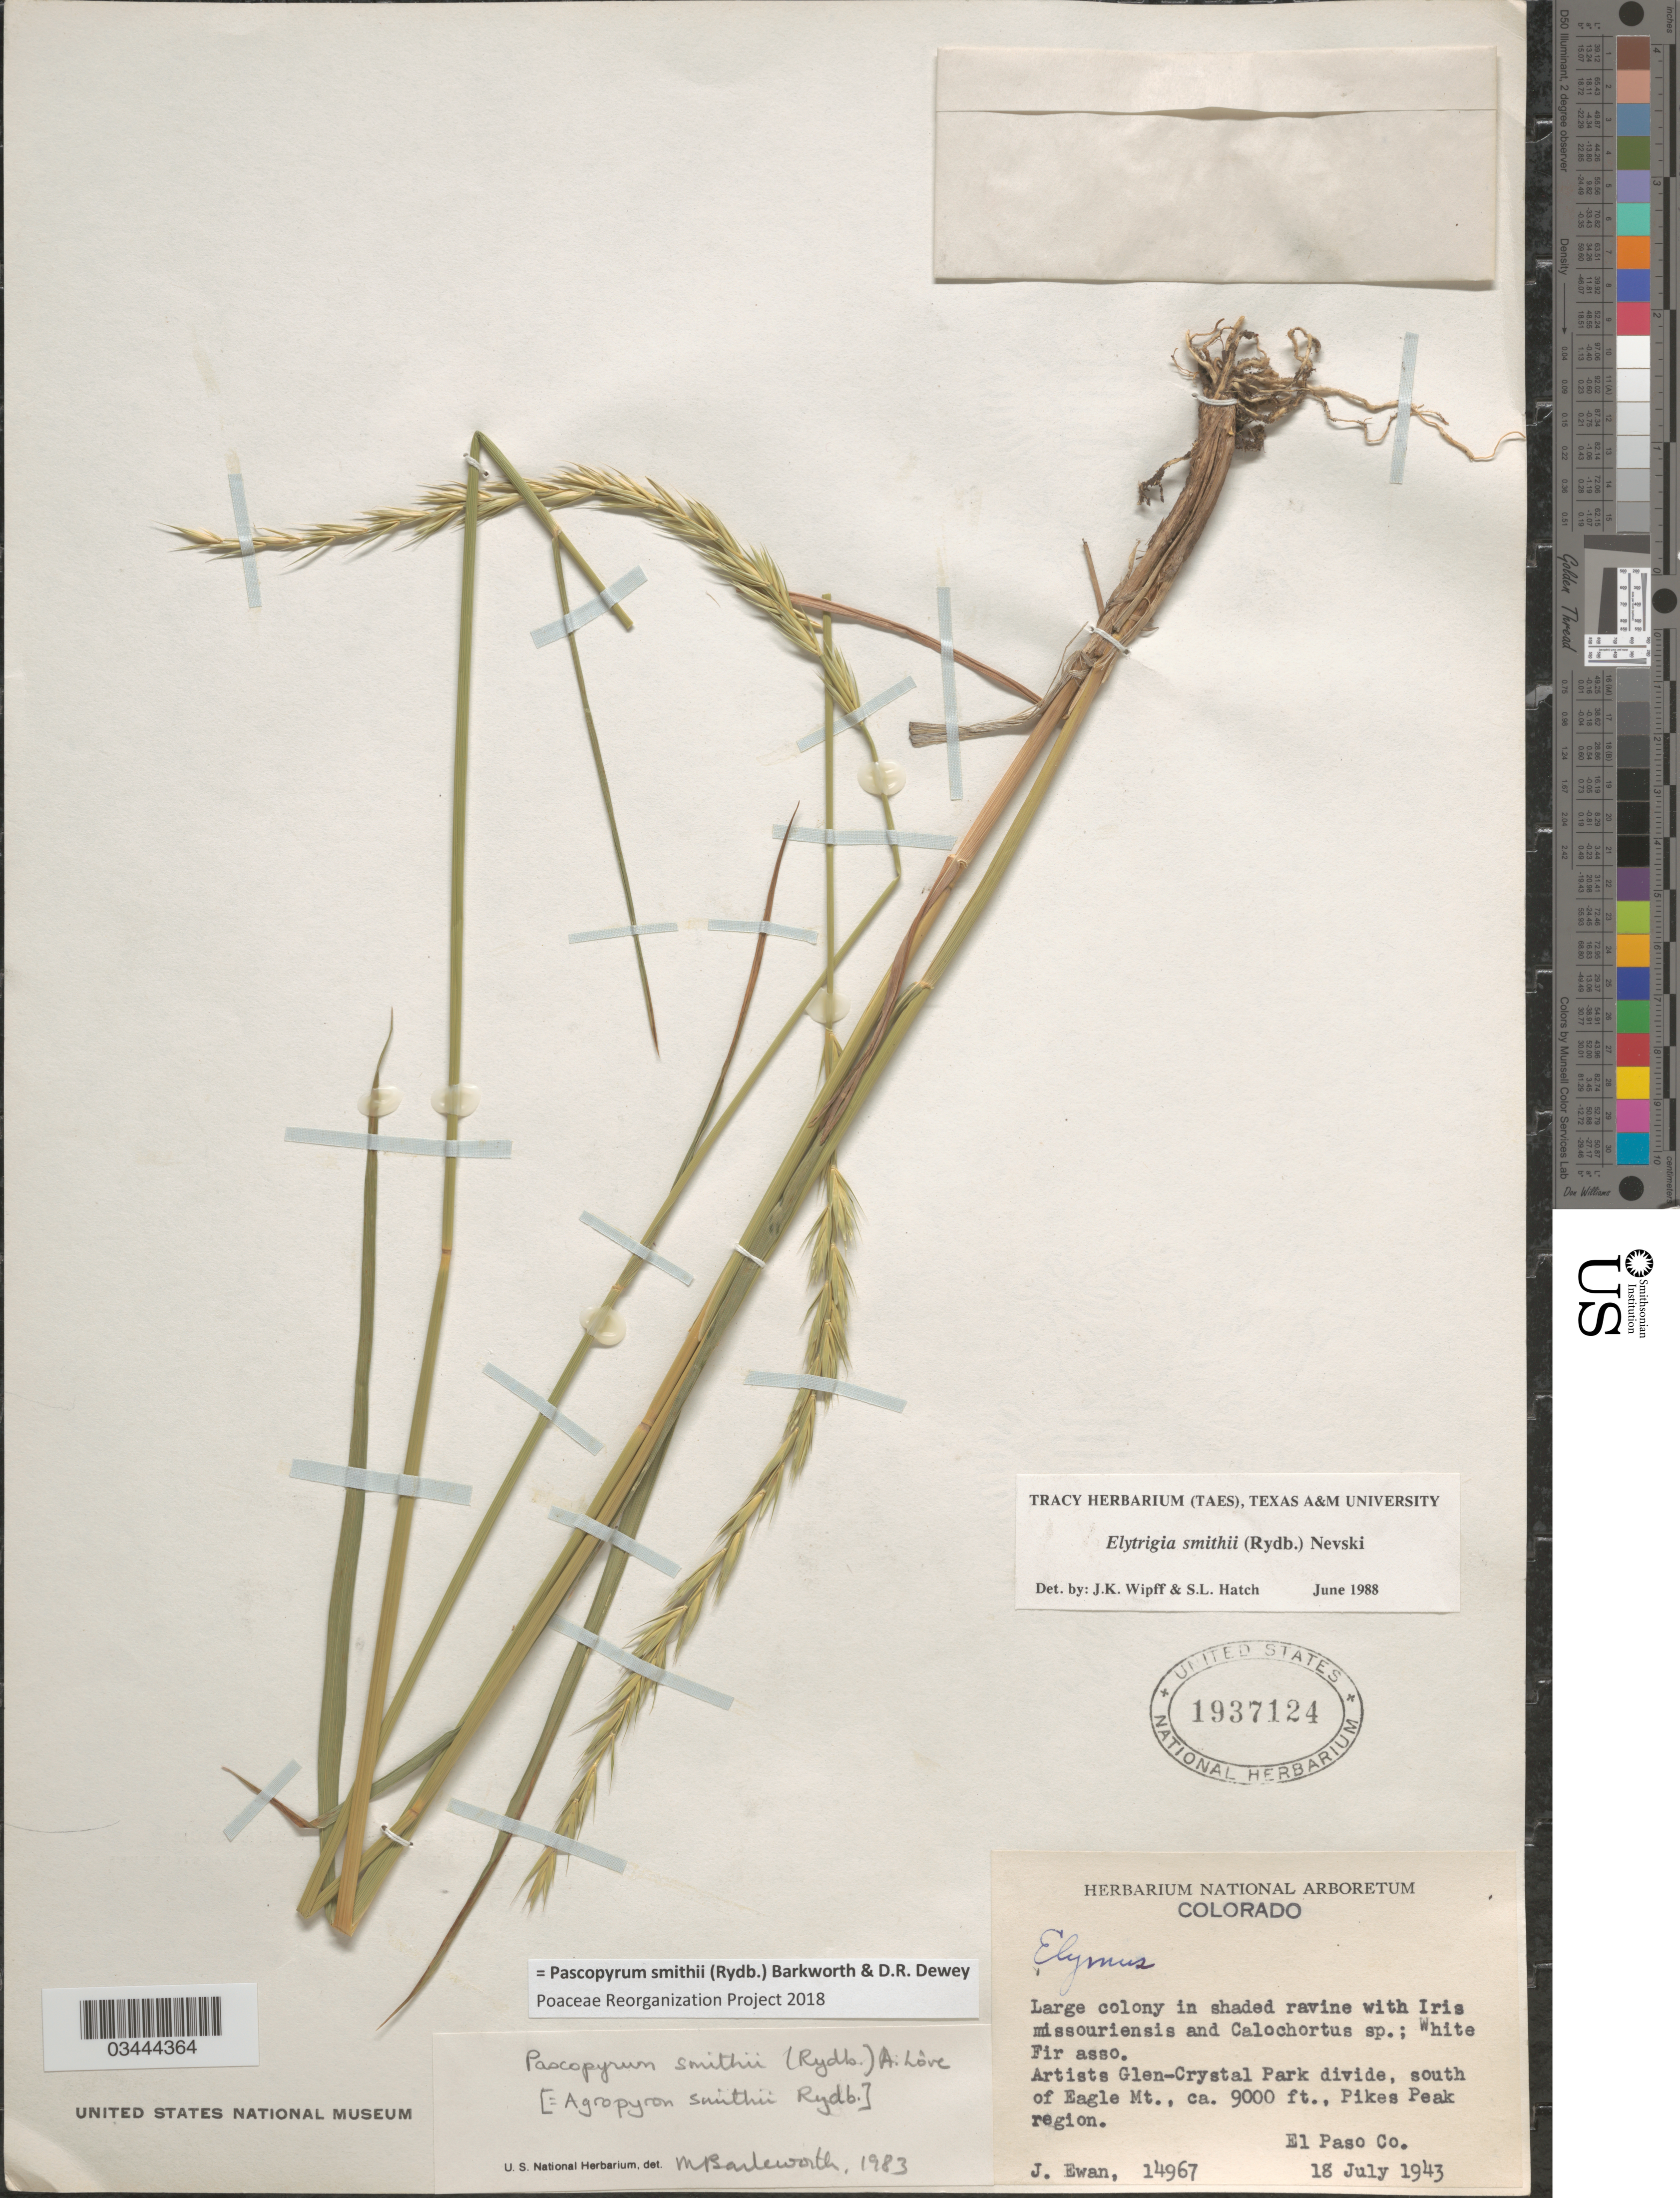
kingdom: Plantae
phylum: Tracheophyta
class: Liliopsida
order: Poales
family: Poaceae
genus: Pascopyrum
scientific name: Pascopyrum smithii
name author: (Rydb.) Barkworth & Dewey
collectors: J. A. Ewan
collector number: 14967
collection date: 1943-07-18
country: United States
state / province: Colorado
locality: Artists Glen-Crystal Park divide, south of Eagle Mt., Pikes Peak region. El Paso Co.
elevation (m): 2743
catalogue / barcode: US 1937124